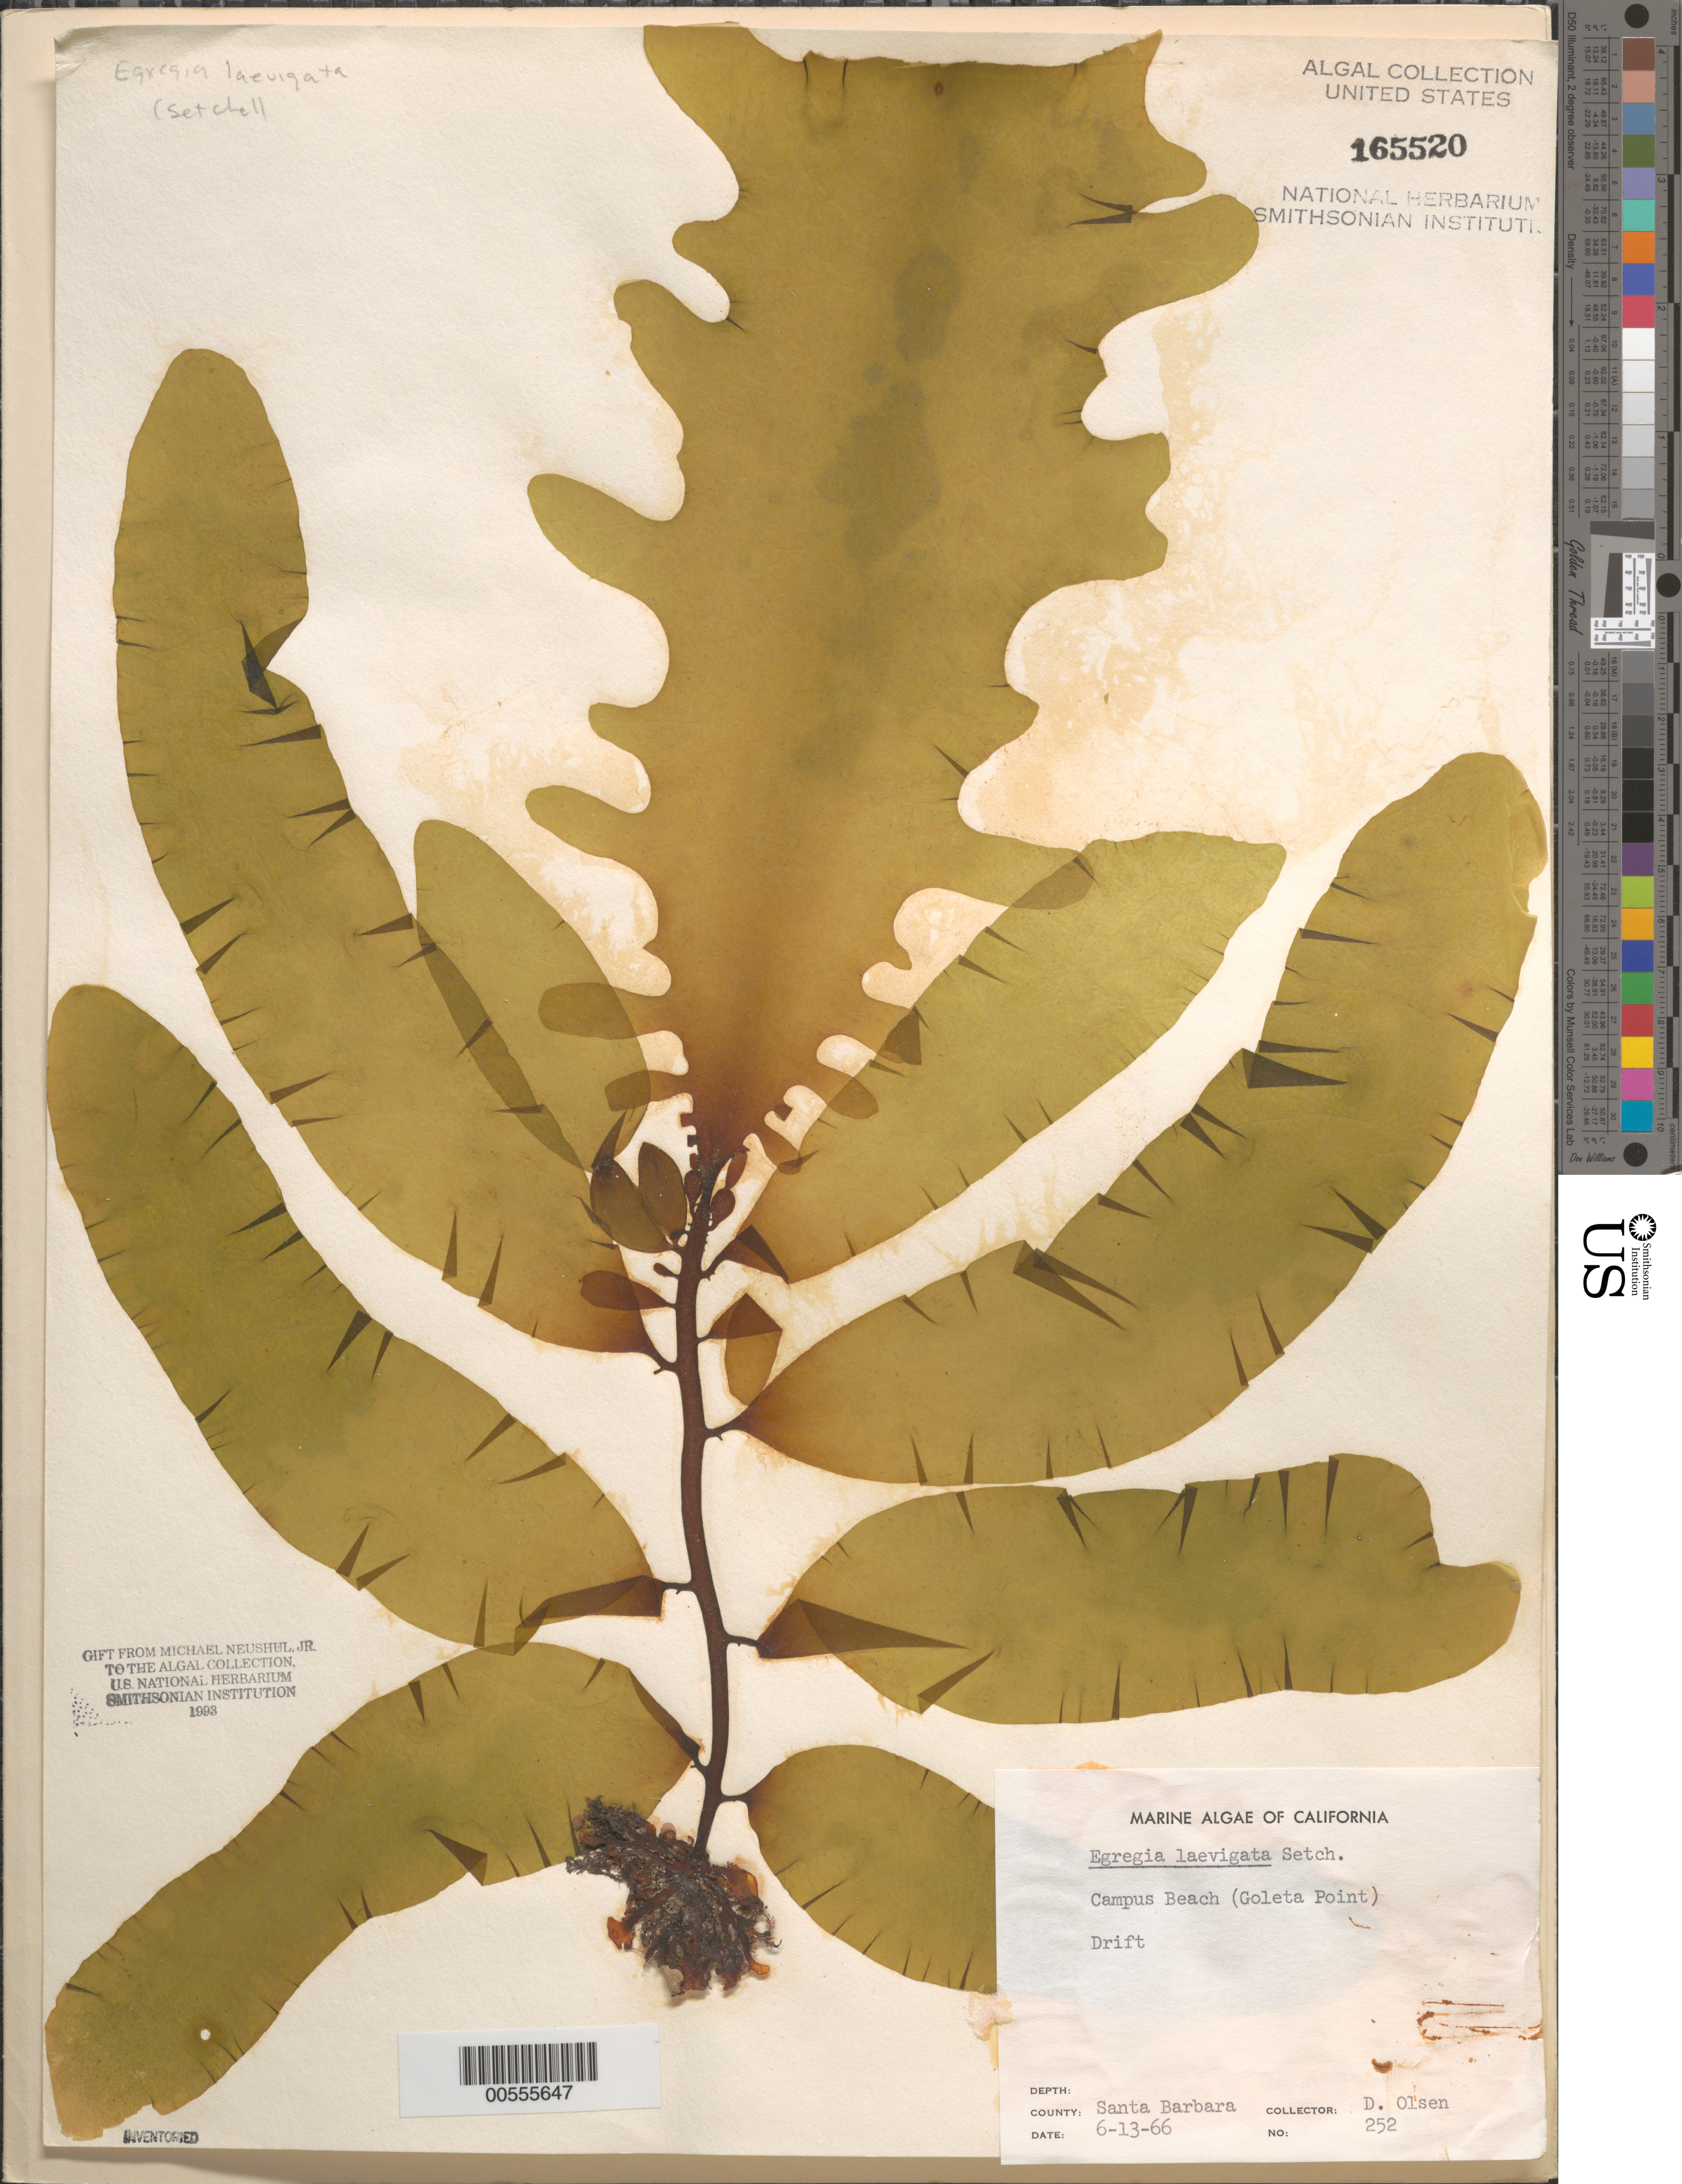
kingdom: Chromista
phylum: Ochrophyta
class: Phaeophyceae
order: Laminariales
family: Lessoniaceae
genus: Egregia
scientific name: Egregia menziesii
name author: (Turner) Aresch.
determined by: Algae name updating Project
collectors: D. Olsen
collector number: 252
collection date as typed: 13 Jun 1966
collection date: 1966-06-13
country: United States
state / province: California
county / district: Santa Barbara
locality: Campus Beach, Goleta Point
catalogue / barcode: US 165520